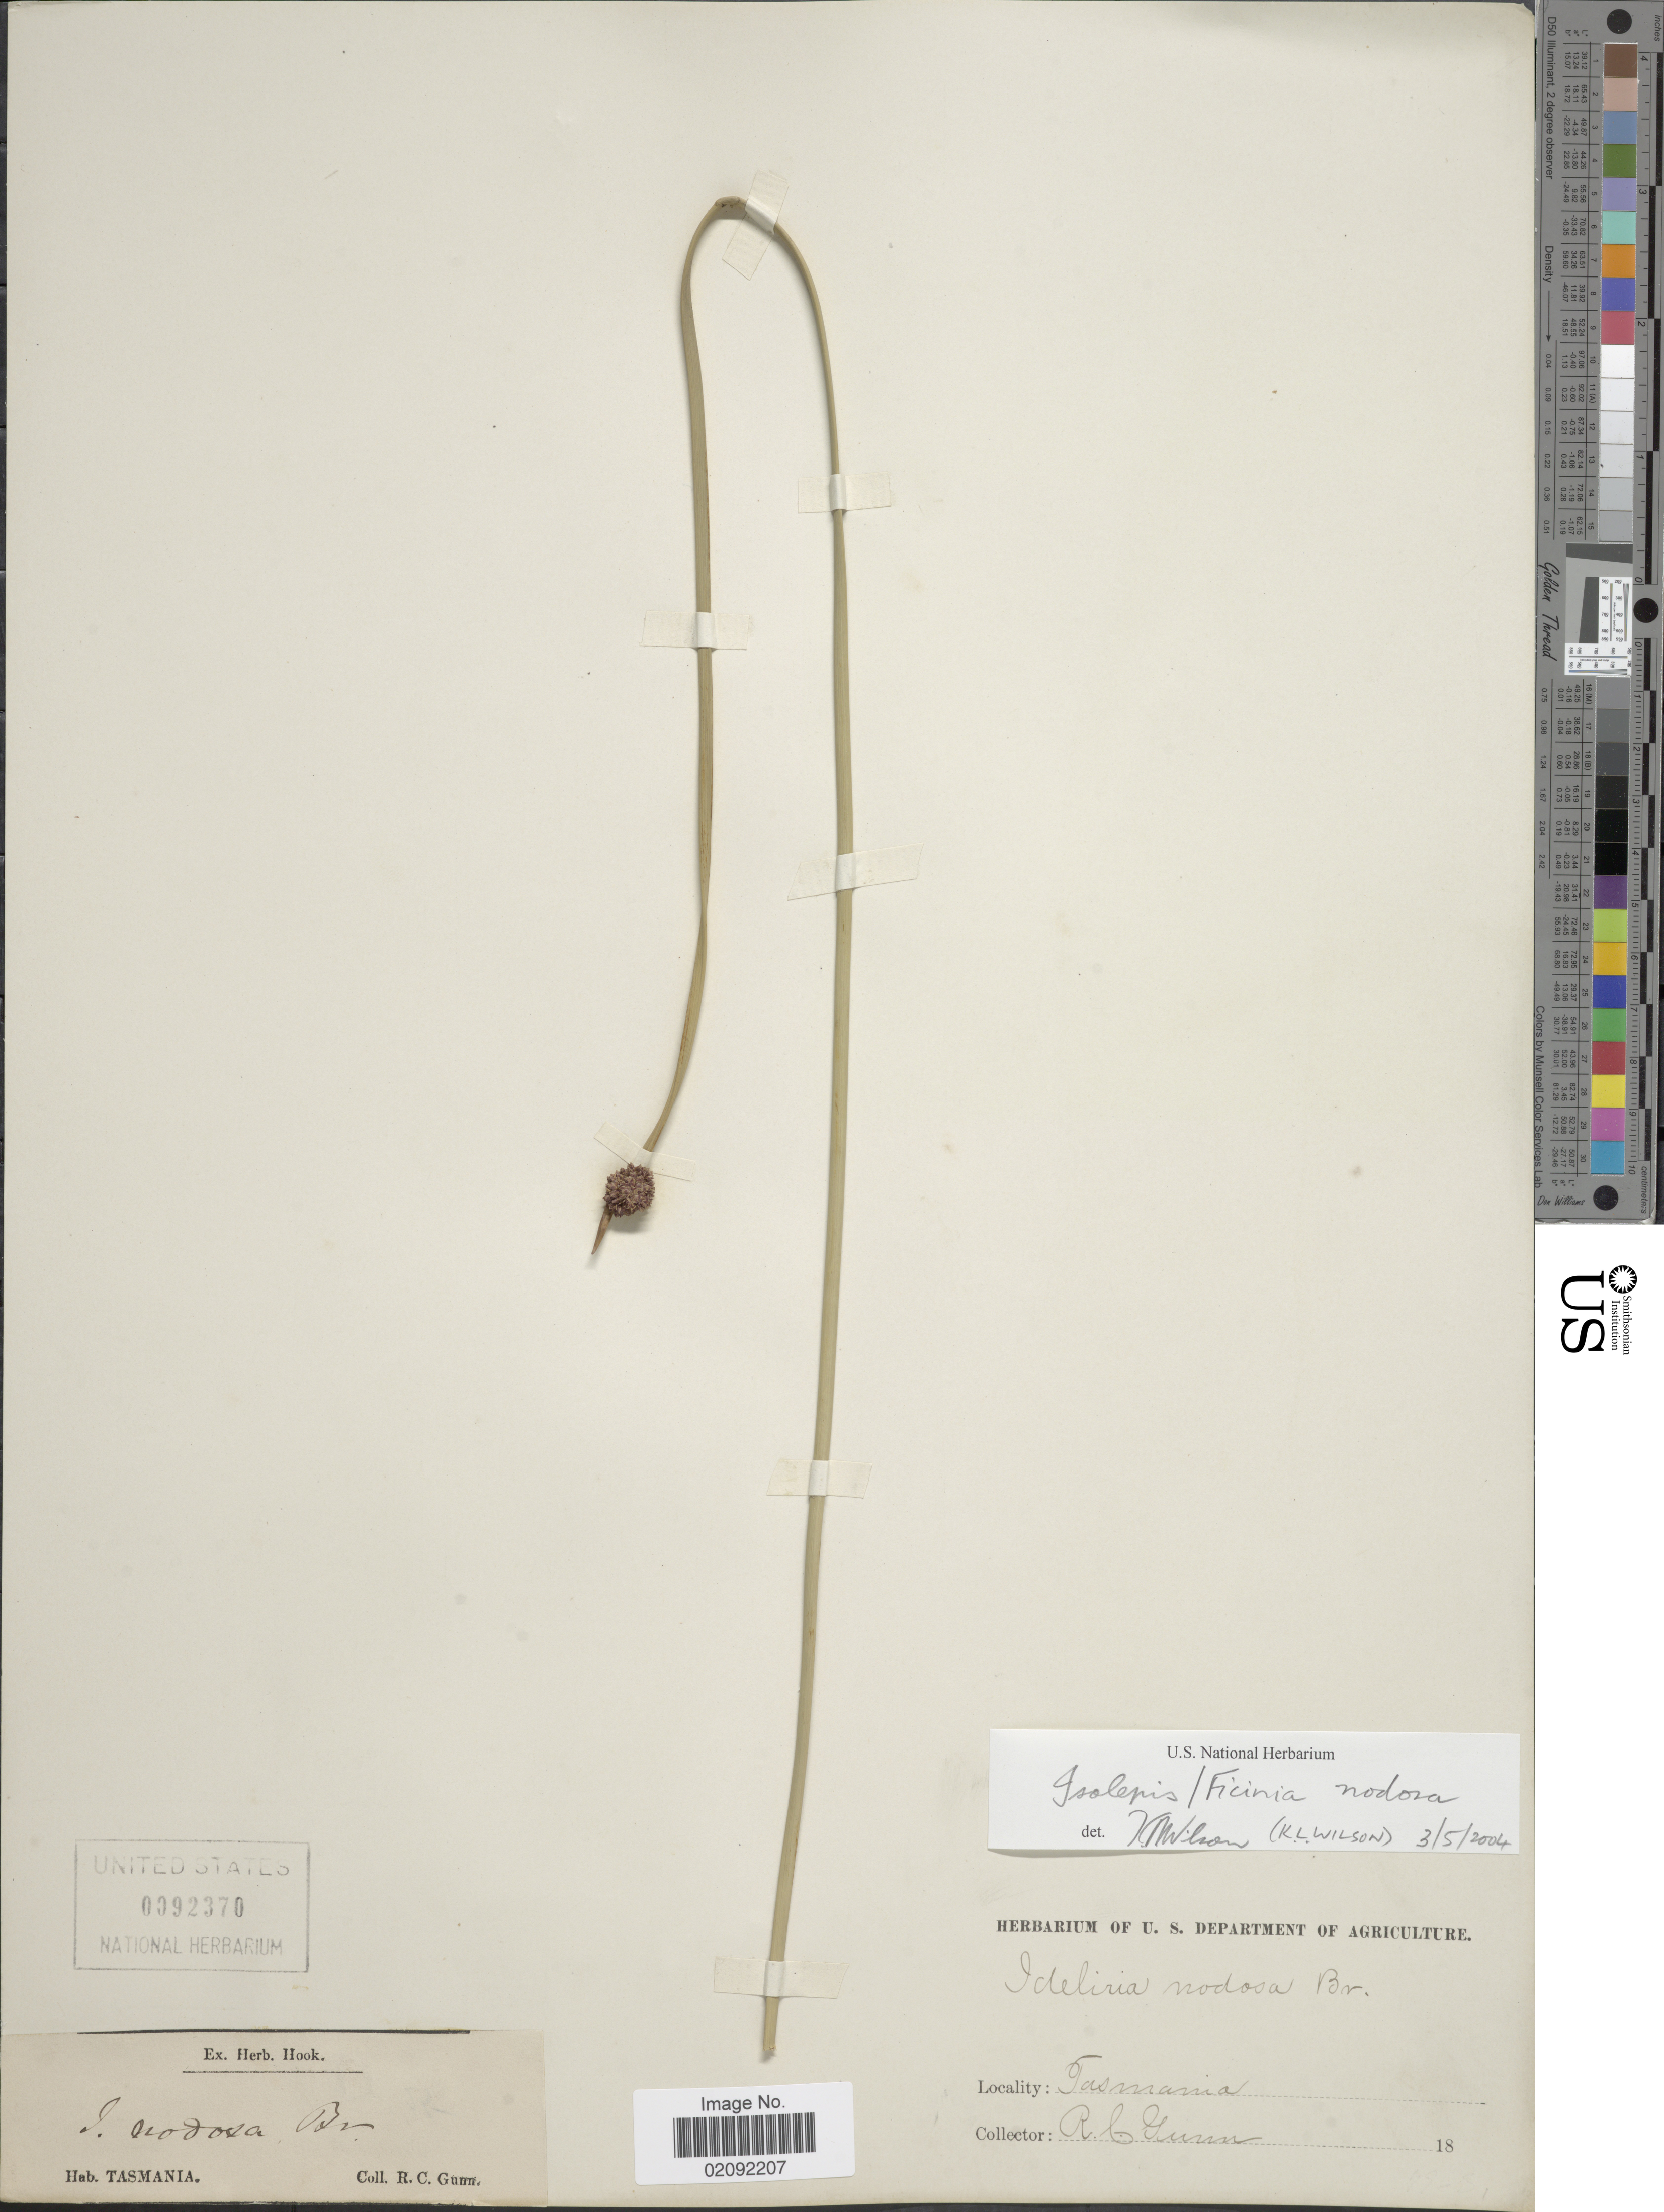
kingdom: Plantae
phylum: Tracheophyta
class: Liliopsida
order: Poales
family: Cyperaceae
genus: Ficinia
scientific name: Ficinia nodosa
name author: (Rottb.) Goetgh. et al.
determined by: Strong, Mark T., (BOT), Smithsonian Institution - National Museum of Natural History (UNITED STATES)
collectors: R. Gunn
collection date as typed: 18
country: Australia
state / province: Tasmania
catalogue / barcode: US 92370